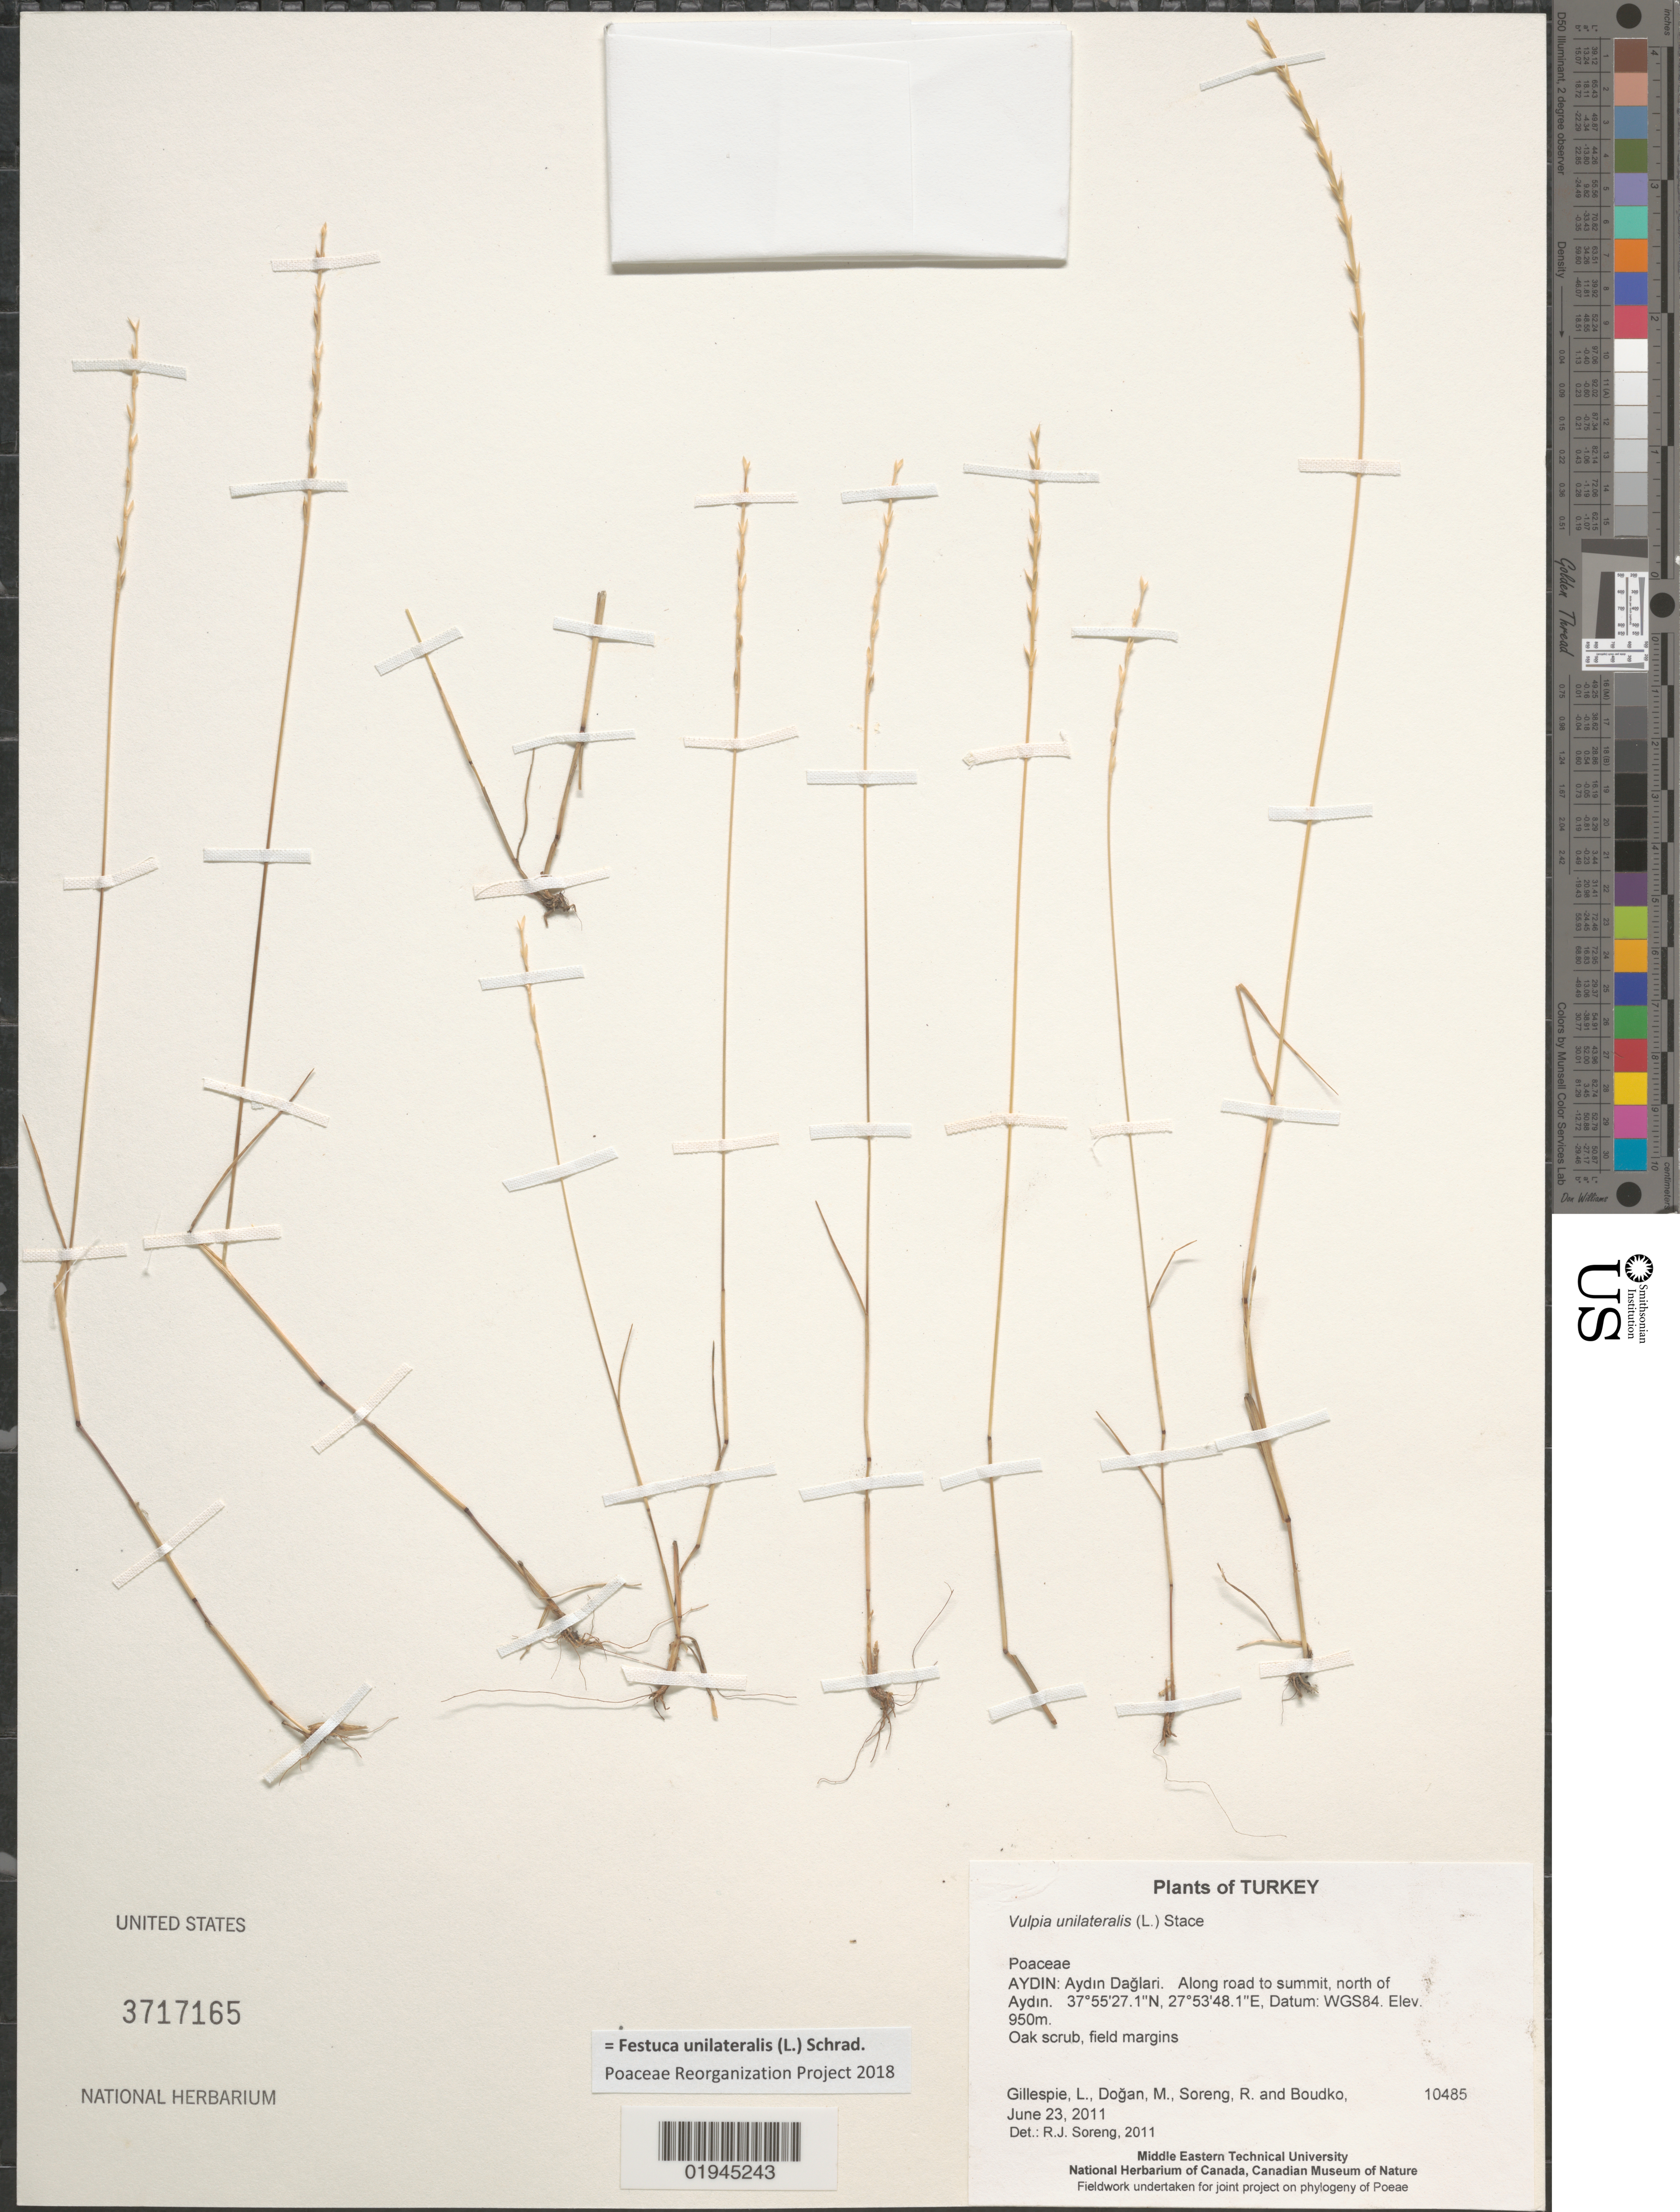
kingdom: Plantae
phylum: Tracheophyta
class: Liliopsida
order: Poales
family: Poaceae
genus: Festuca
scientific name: Festuca unilateralis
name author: Schrad.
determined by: Poaceae Reorganization Project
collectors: L. J. Gillespie, M. Doğan, R. J. Soreng & K. Boudko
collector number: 10485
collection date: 2011-06-23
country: Turkey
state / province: Aydin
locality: Aydin Daglari. Along road to summit, north of Aydin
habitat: Oak scrub, field margins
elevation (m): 950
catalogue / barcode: US 3717165